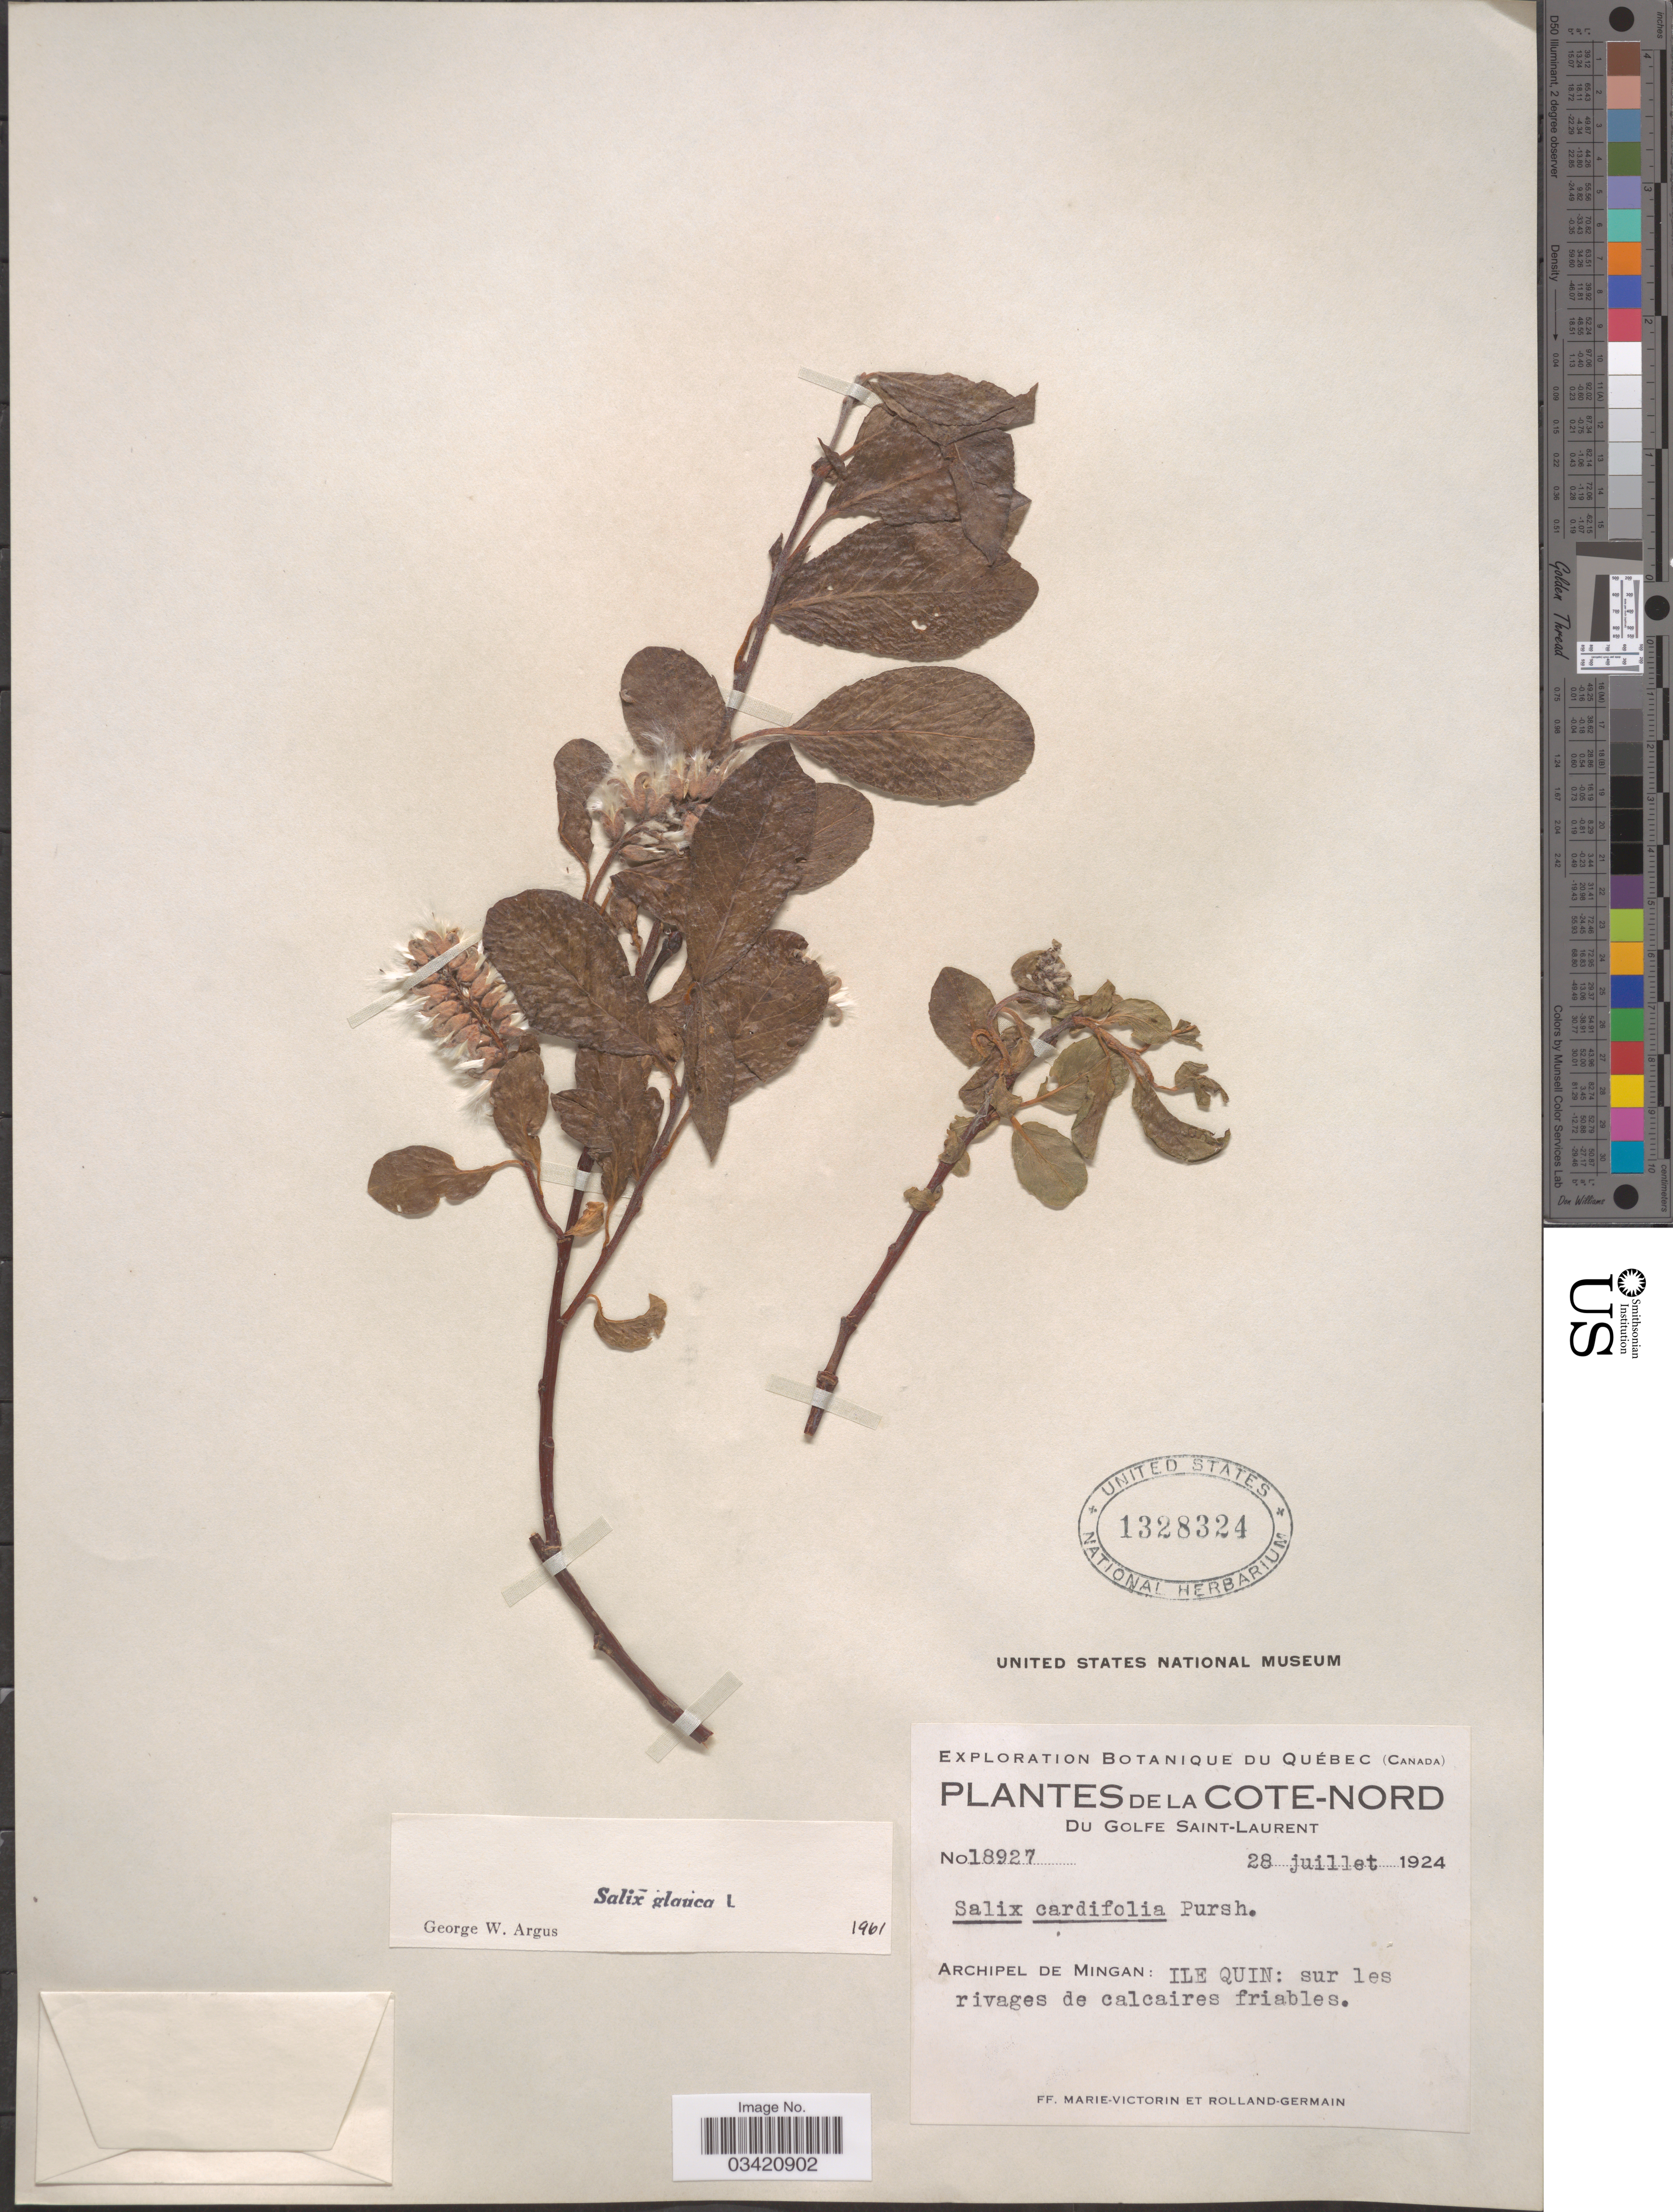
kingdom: Plantae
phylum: Tracheophyta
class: Magnoliopsida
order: Malpighiales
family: Salicaceae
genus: Salix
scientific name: Salix glauca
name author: L.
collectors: F. Marie-Victorin & Rolland-Germain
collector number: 18927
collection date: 1924-07-28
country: Canada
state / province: Quebec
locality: Cote-Nord. Du Golfe Saint-Laurent. Archipel de Mingan: Ile Quin: sur les rivages de calcaires friables.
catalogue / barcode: US 1328324